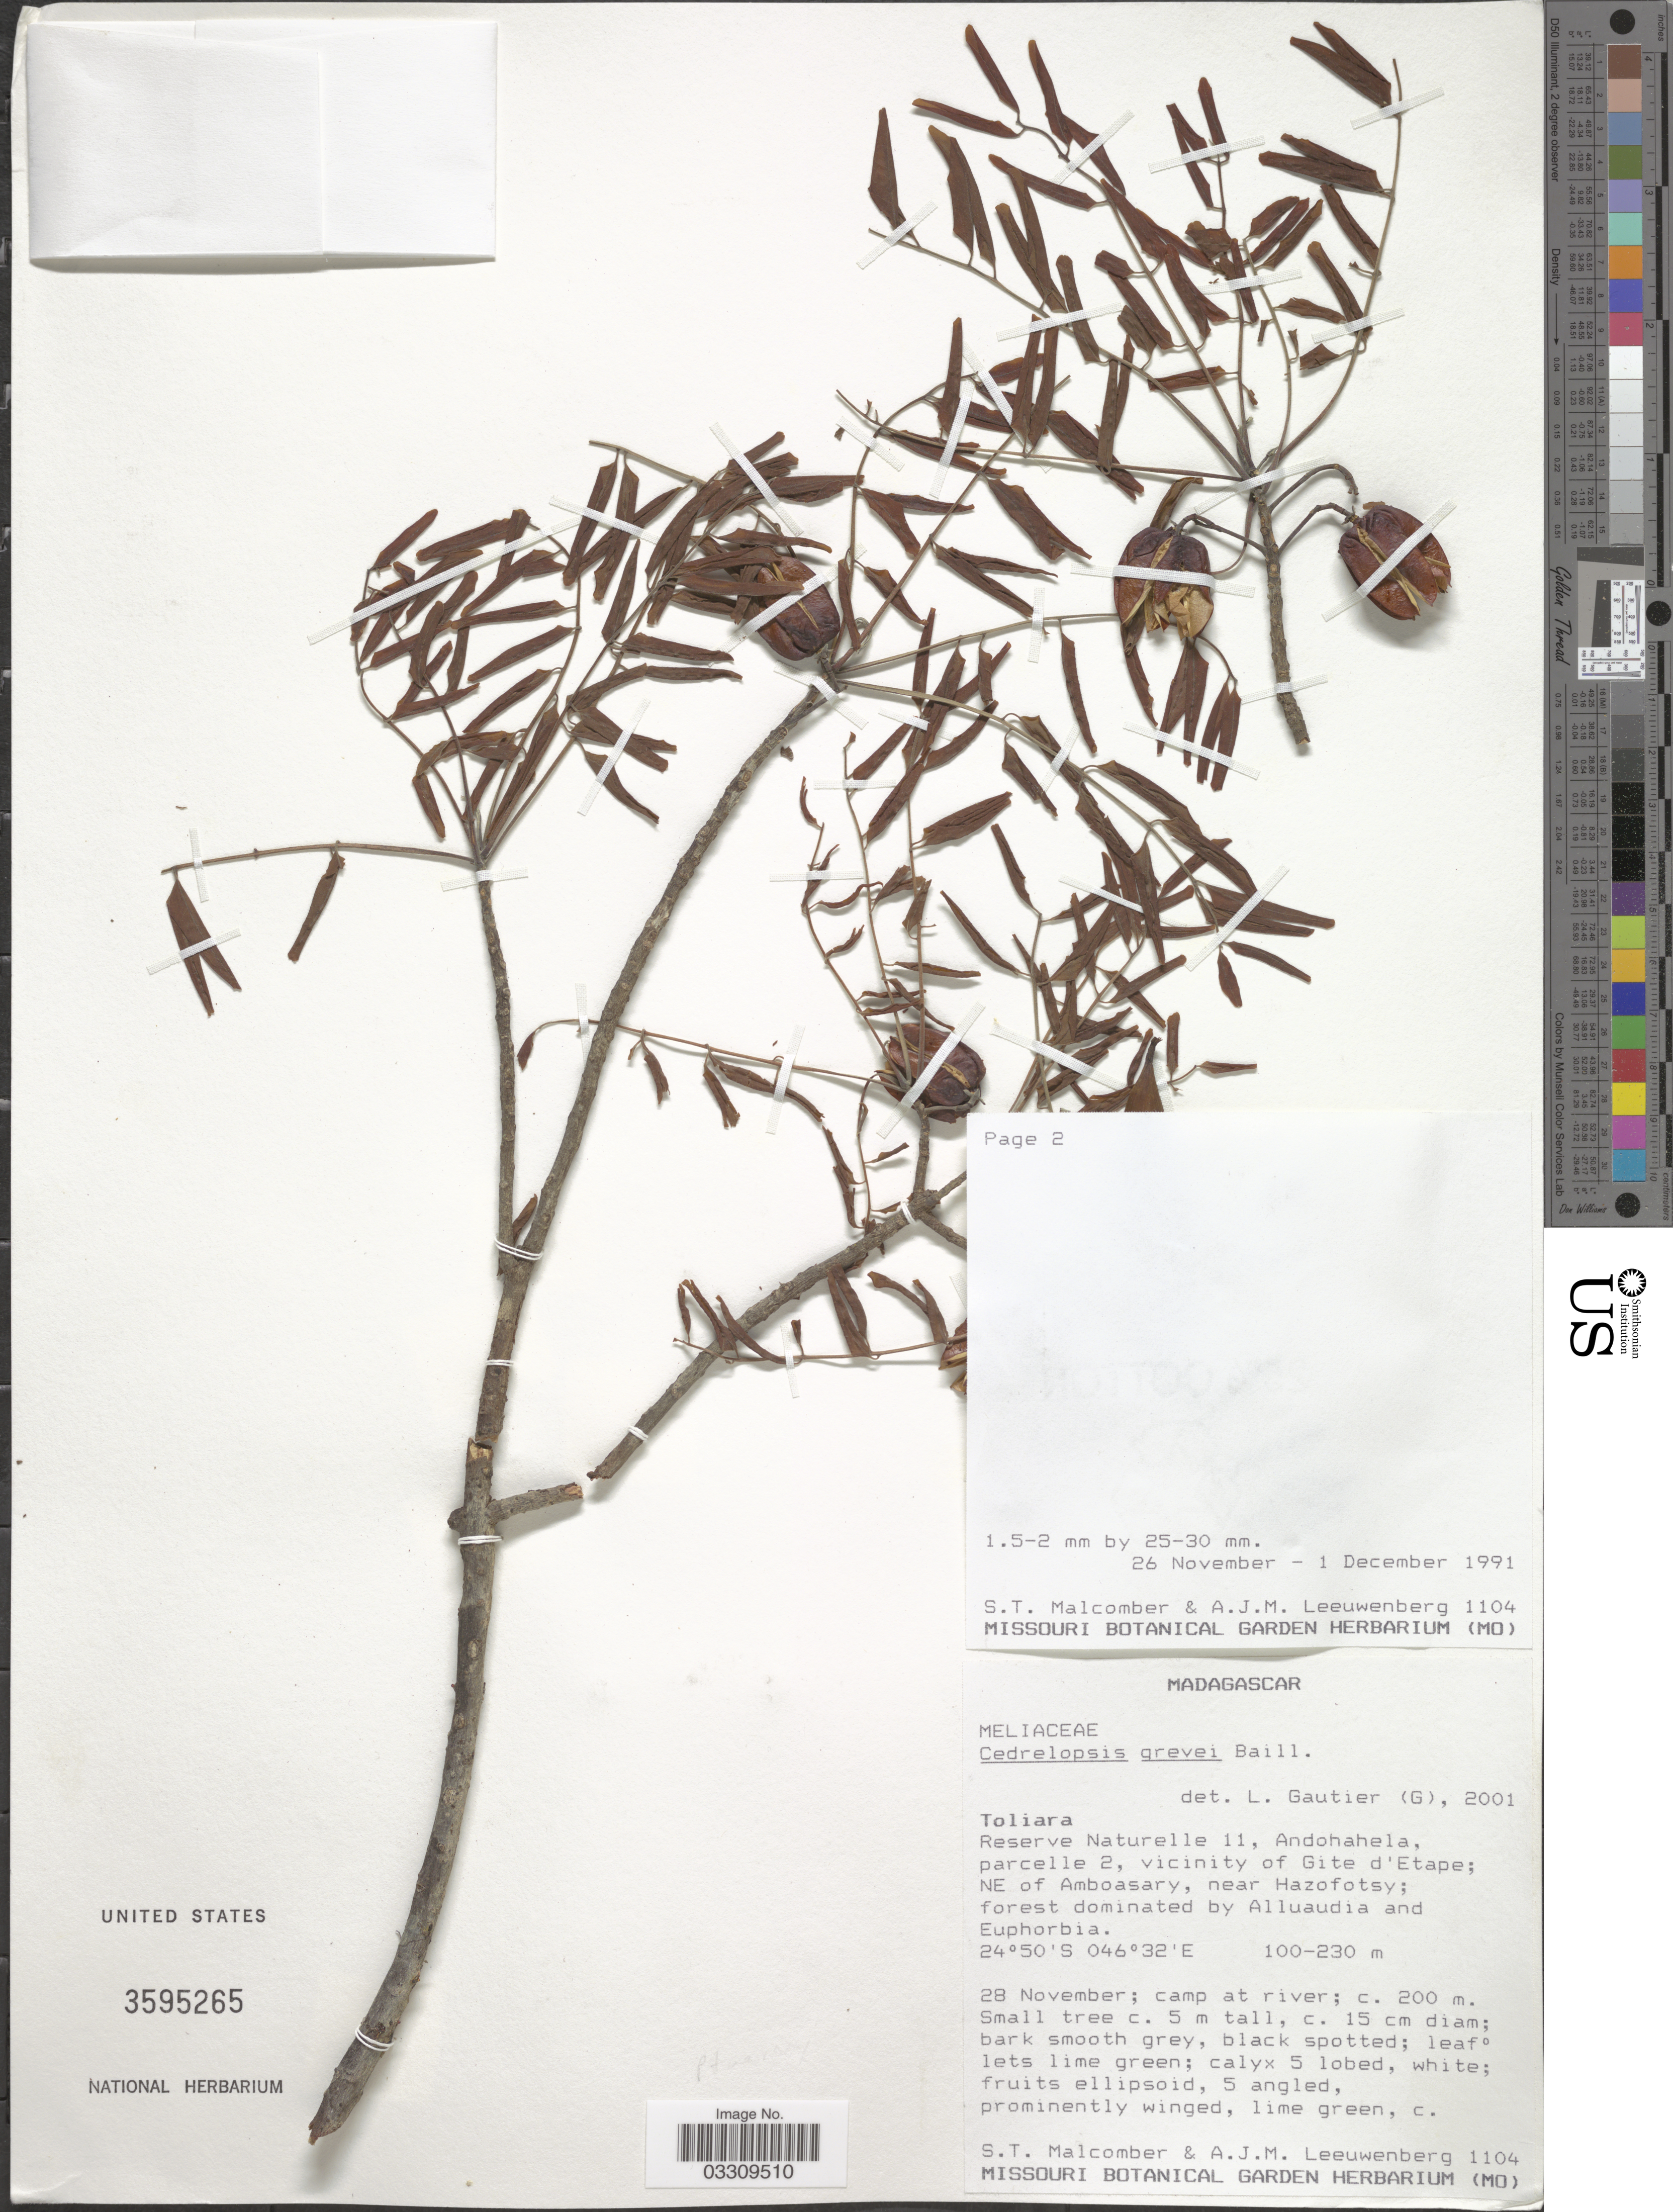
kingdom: Plantae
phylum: Tracheophyta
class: Magnoliopsida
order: Sapindales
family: Rutaceae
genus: Cedrelopsis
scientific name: Cedrelopsis grevei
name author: Baill. & Courchet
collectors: S. T. Malcomber & A. J. M. Leeuwenberg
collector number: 1104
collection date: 1991-11-26/1991-12-01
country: Madagascar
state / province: Anosy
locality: Reserve Naturelle 11, Andohahela, parcelle 2, vicinity of Gite d' Etape; NE of Amboasary, near Hazofotsy.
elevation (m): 100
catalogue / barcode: US 3595265